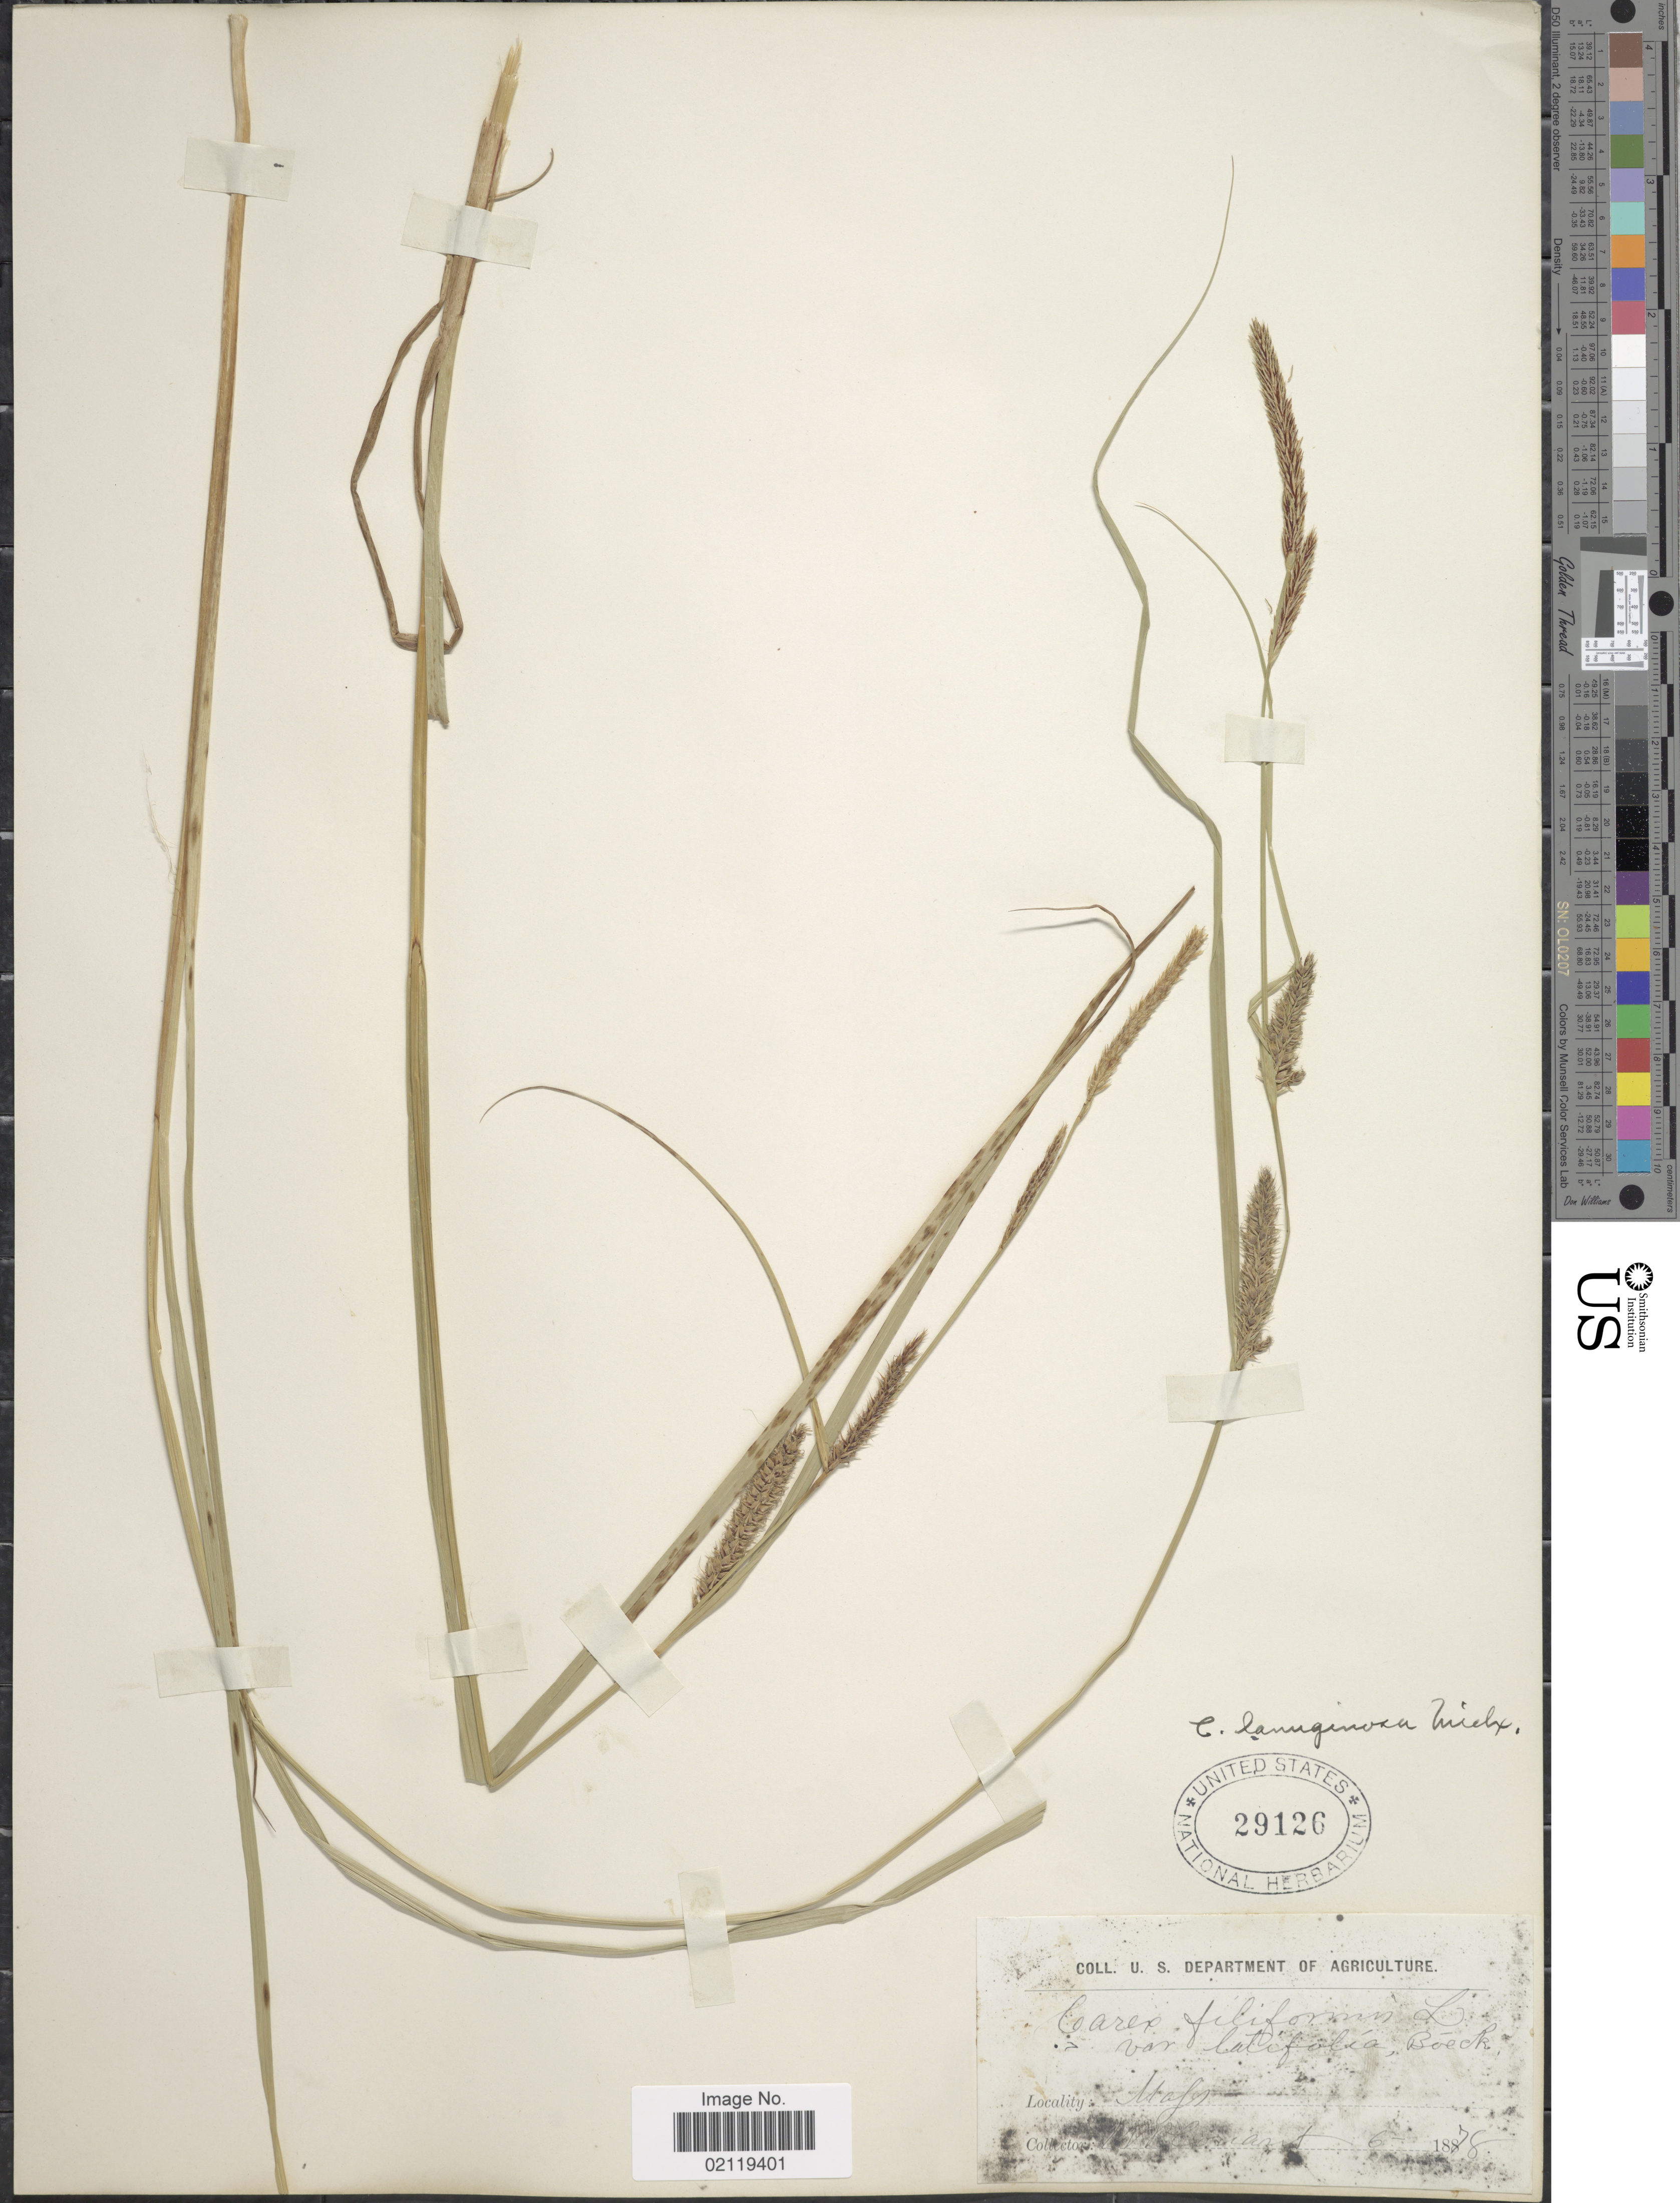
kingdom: Plantae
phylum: Tracheophyta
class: Liliopsida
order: Poales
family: Cyperaceae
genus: Carex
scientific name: Carex pellita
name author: Muhl. ex Willd.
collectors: W. P. Conant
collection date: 1878-06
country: United States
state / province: Massachusetts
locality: Mass.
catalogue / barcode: US 29126